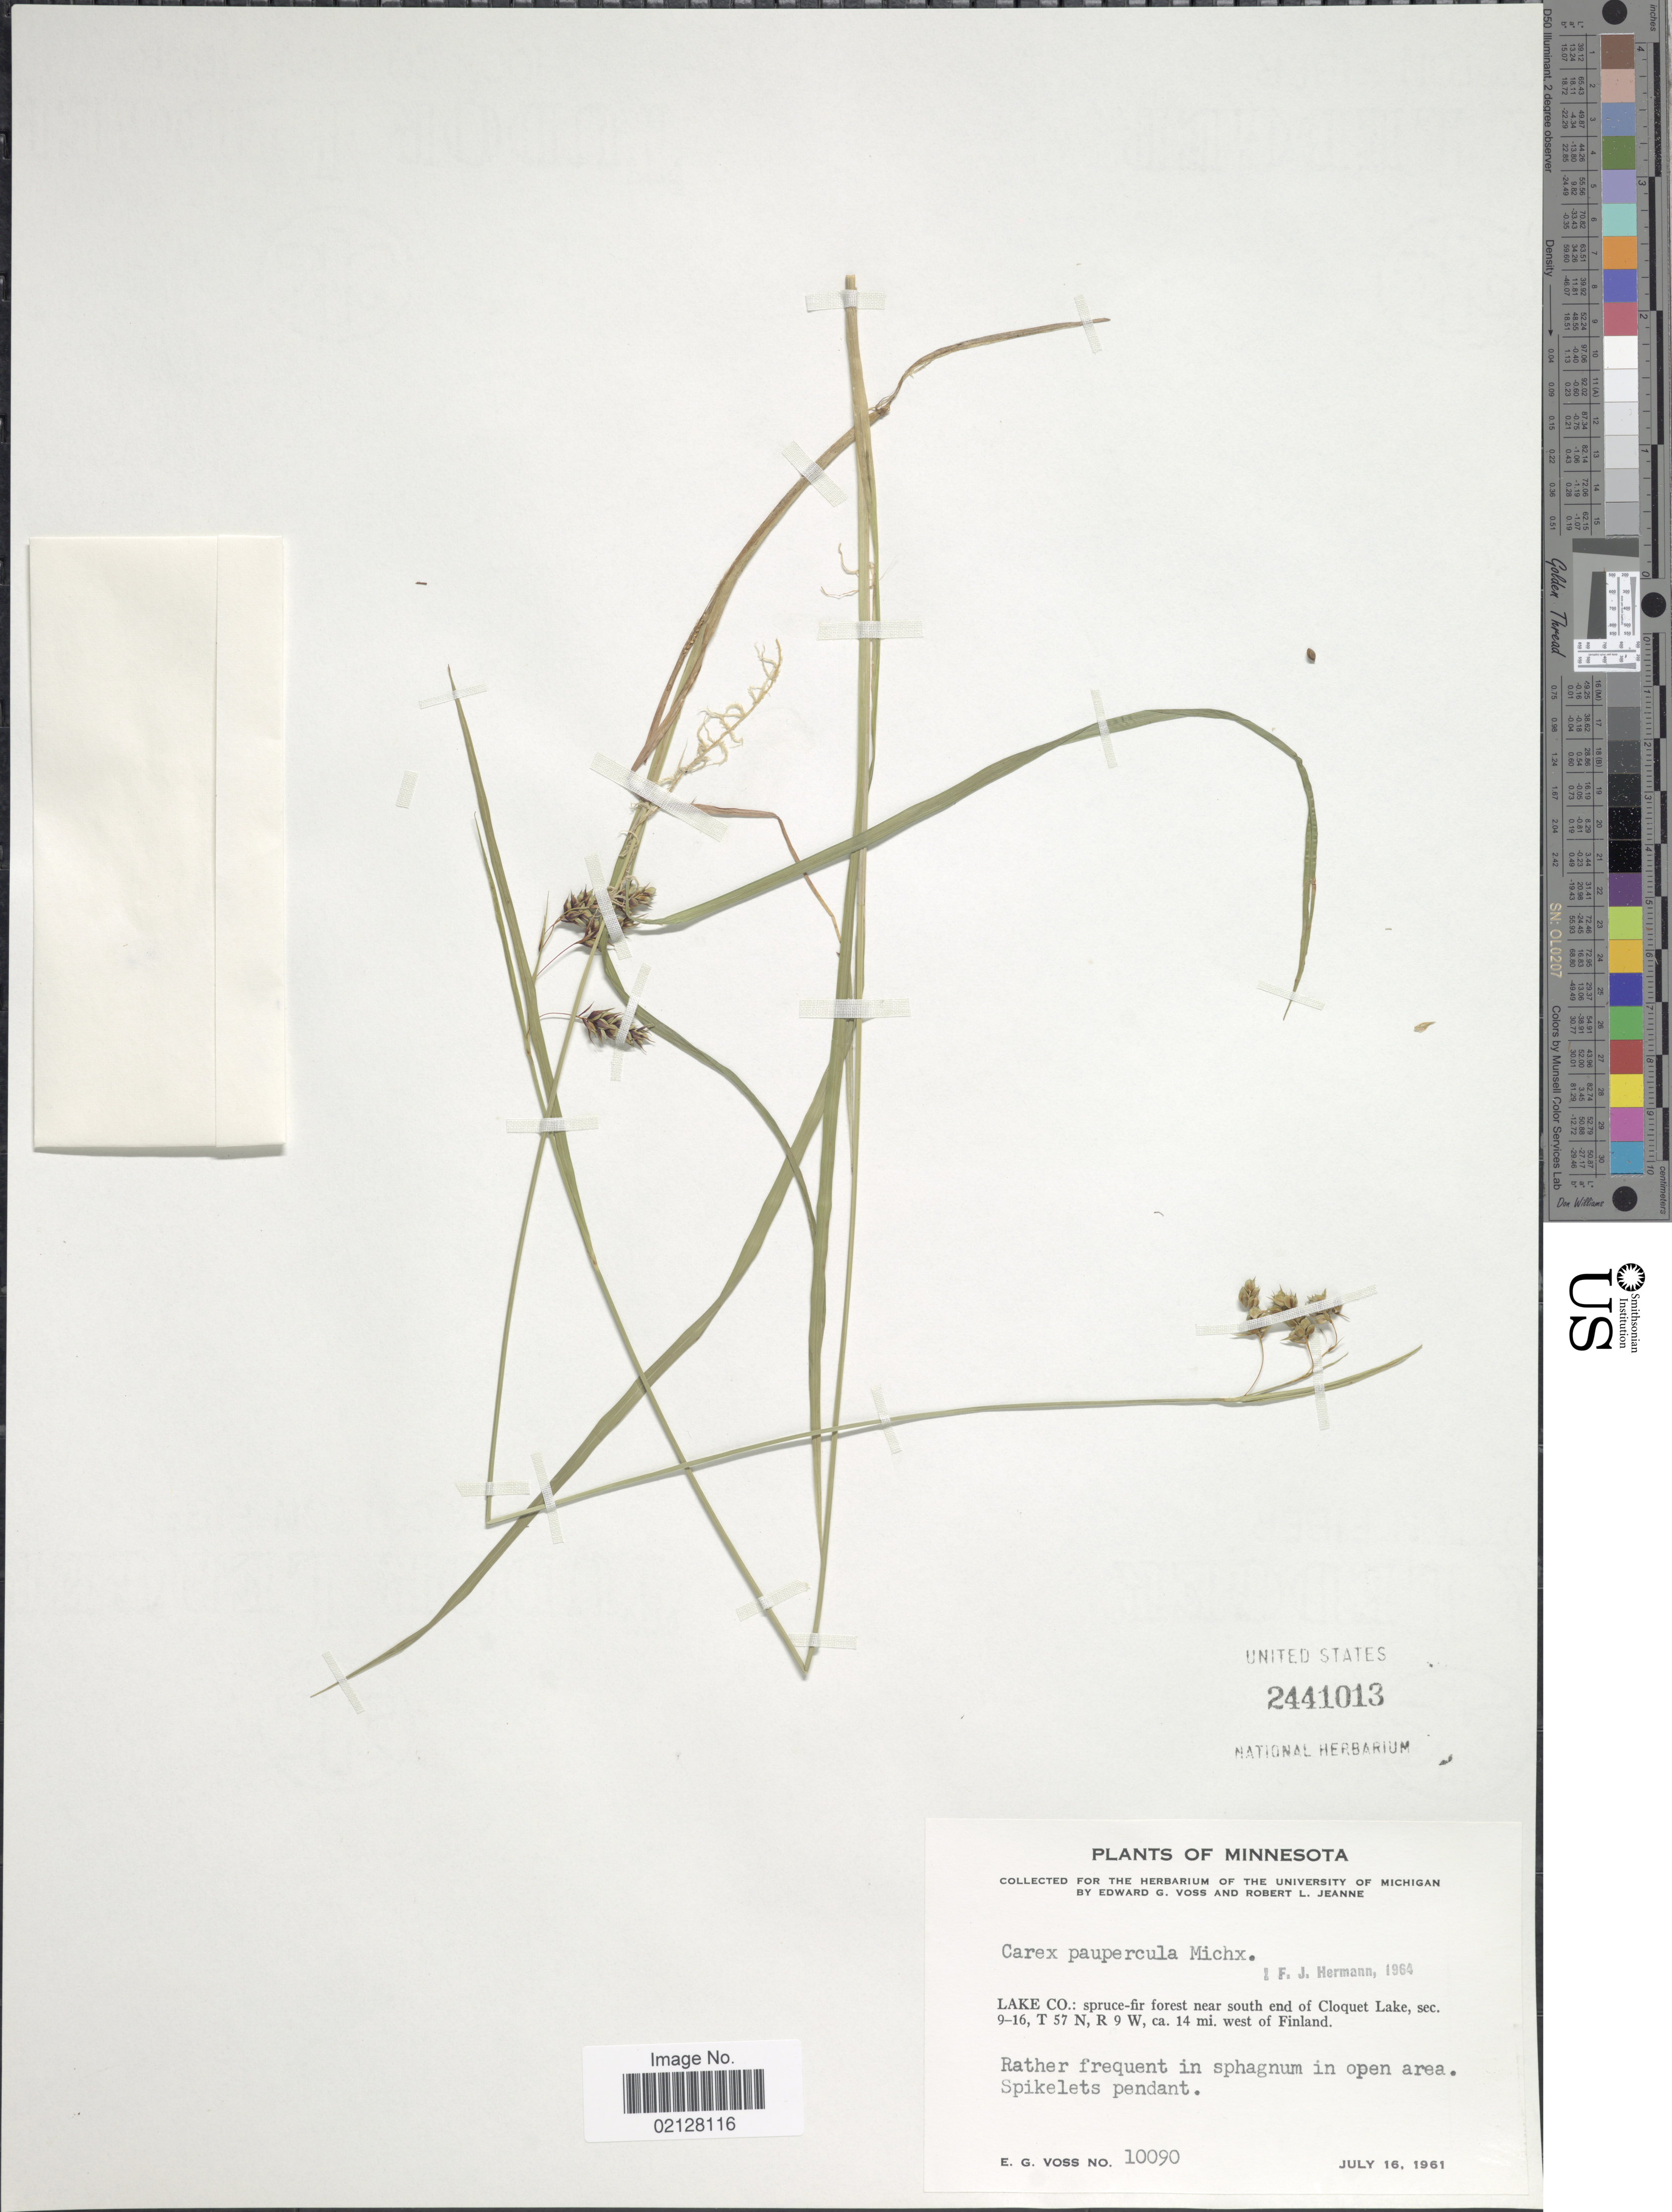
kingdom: Plantae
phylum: Tracheophyta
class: Liliopsida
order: Poales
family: Cyperaceae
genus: Carex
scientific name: Carex magellanica subsp. irrigua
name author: (Wahlenb.) Hiitonen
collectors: E. G. Voss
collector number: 10090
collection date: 1961-07-16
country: United States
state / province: Minnesota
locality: Lake Co.: spruce- fir forest near south end of Cloquet Lake, Sec. 9-16, T 57 N, R 9 W, ca. 14 mi. west of Finland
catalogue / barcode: US 2441013